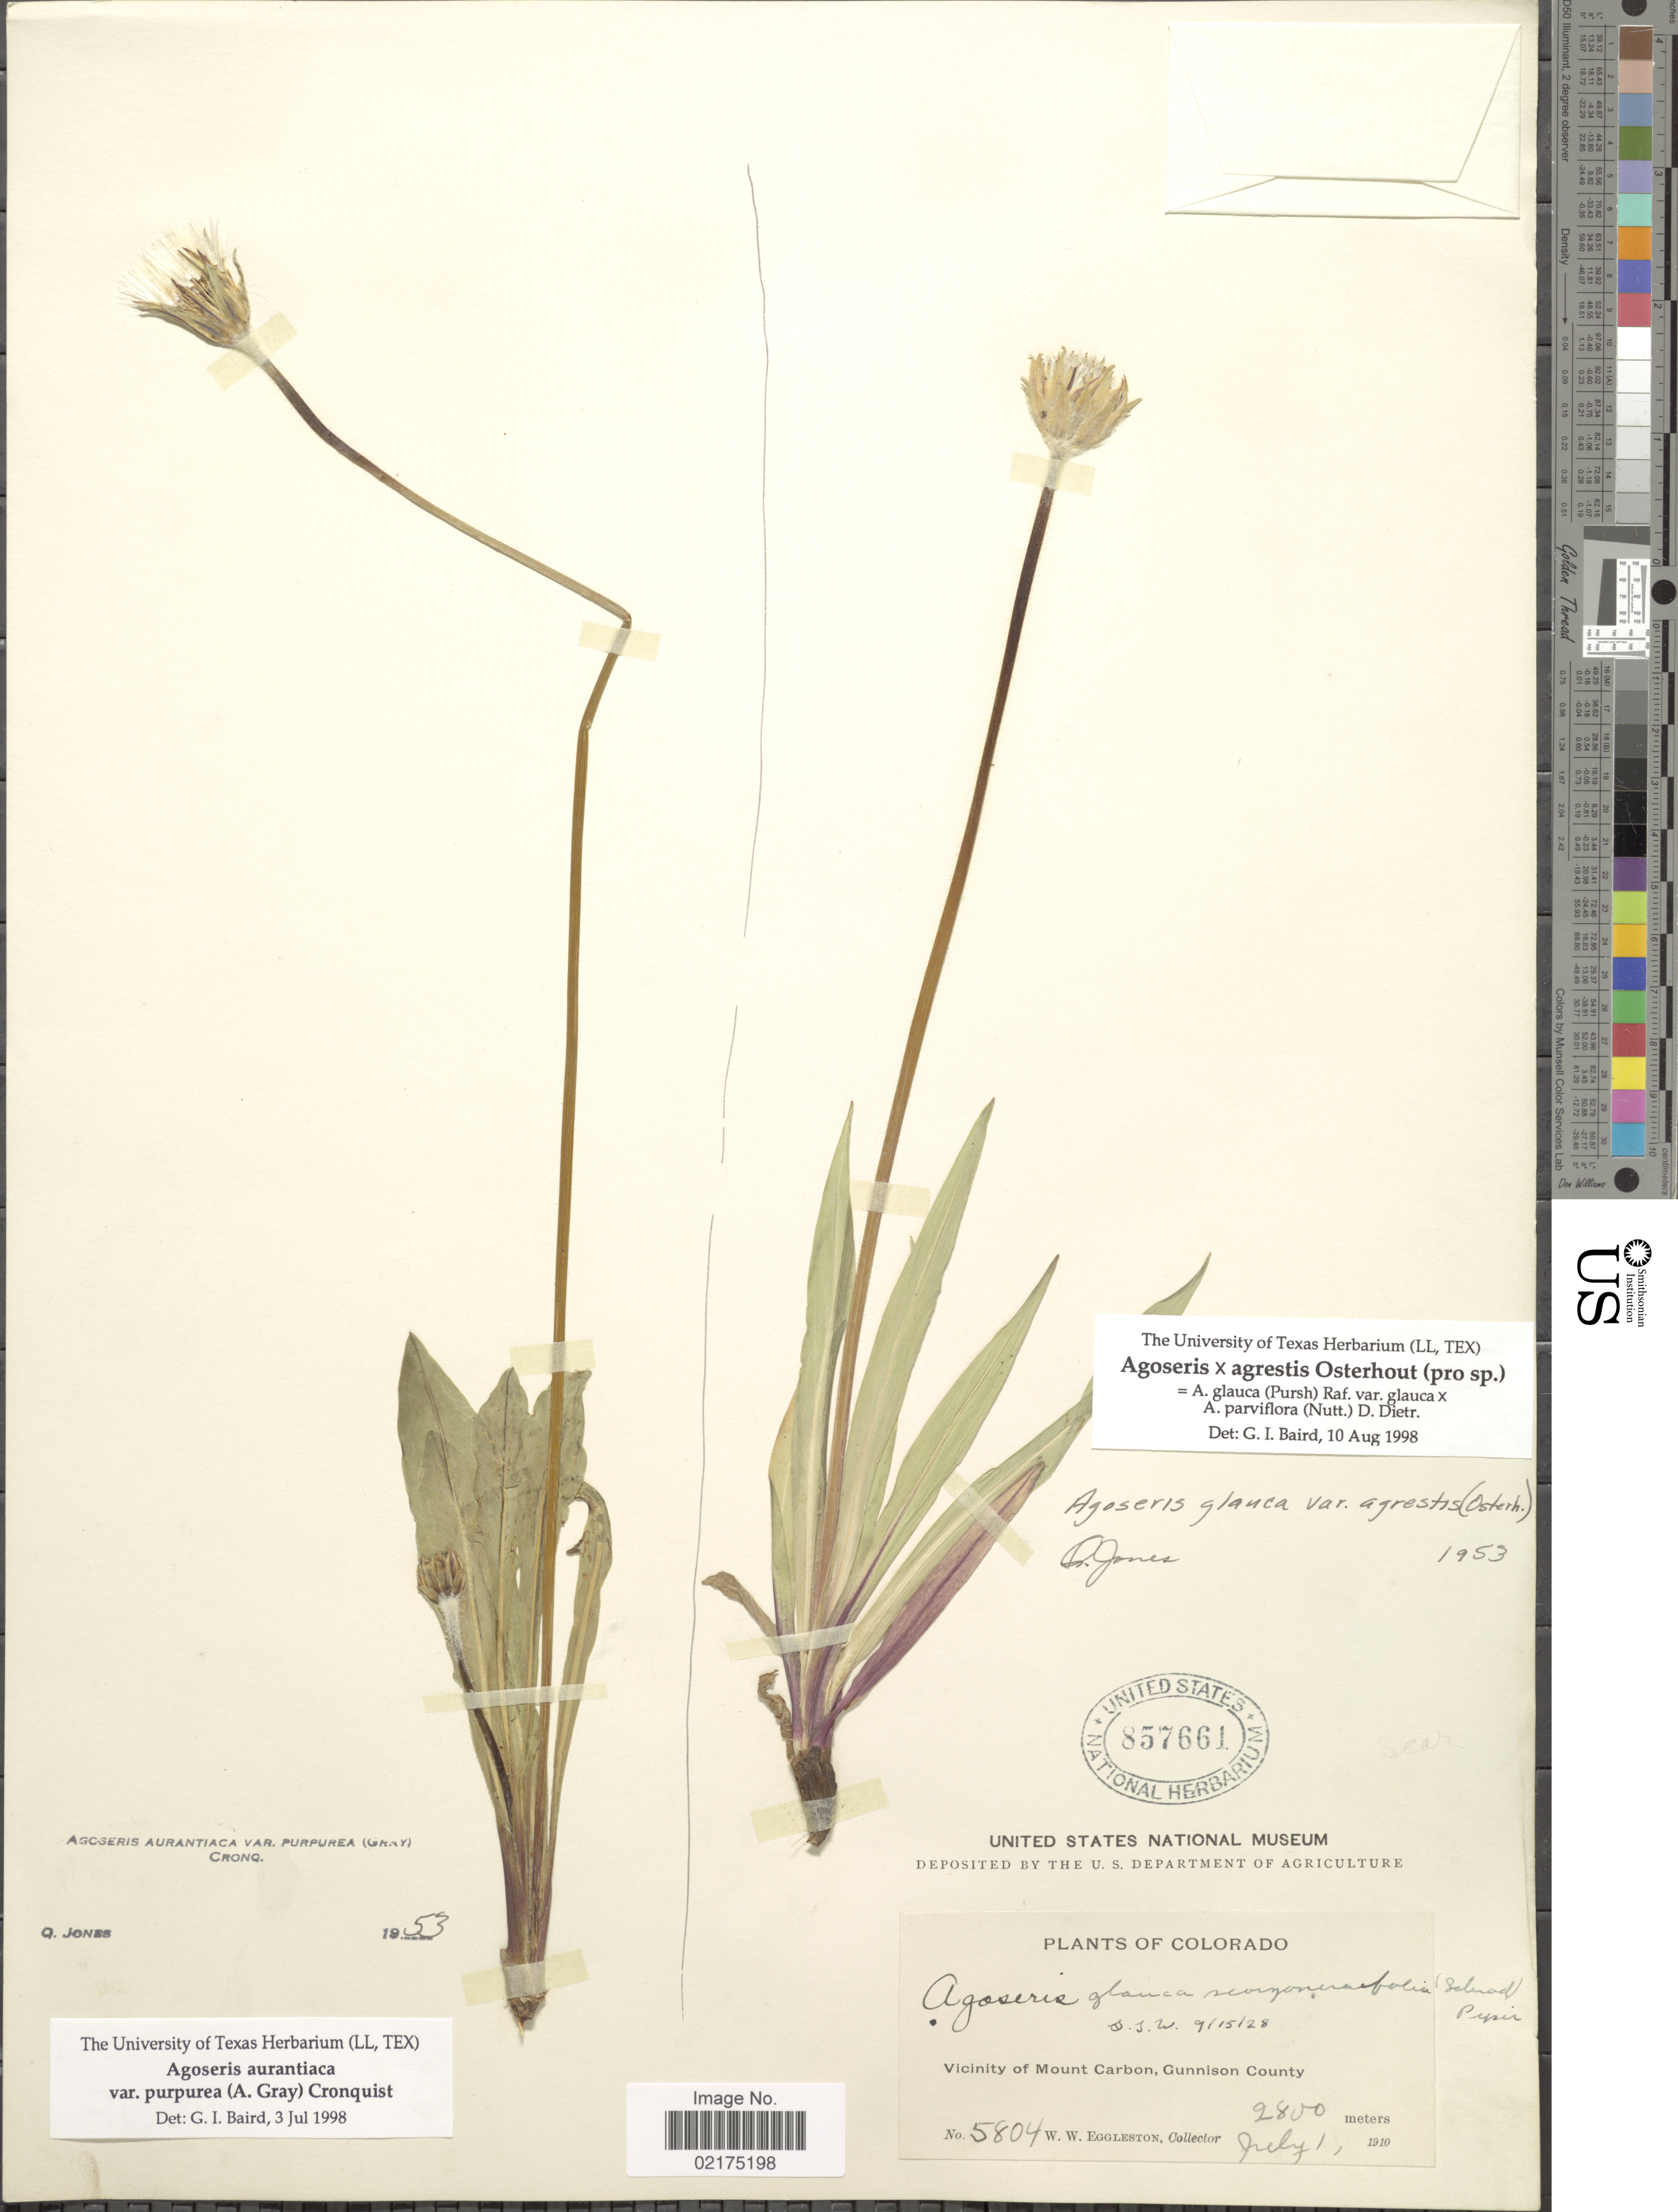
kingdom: Plantae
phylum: Tracheophyta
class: Magnoliopsida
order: Asterales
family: Asteraceae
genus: Agoseris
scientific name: Agoseris agrestis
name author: Osterh.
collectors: W. W. Eggleston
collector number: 5804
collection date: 1910-07-01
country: United States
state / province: Colorado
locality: Vicinity of Mount Carbon, Gunnison County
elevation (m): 2800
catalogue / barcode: US 857661